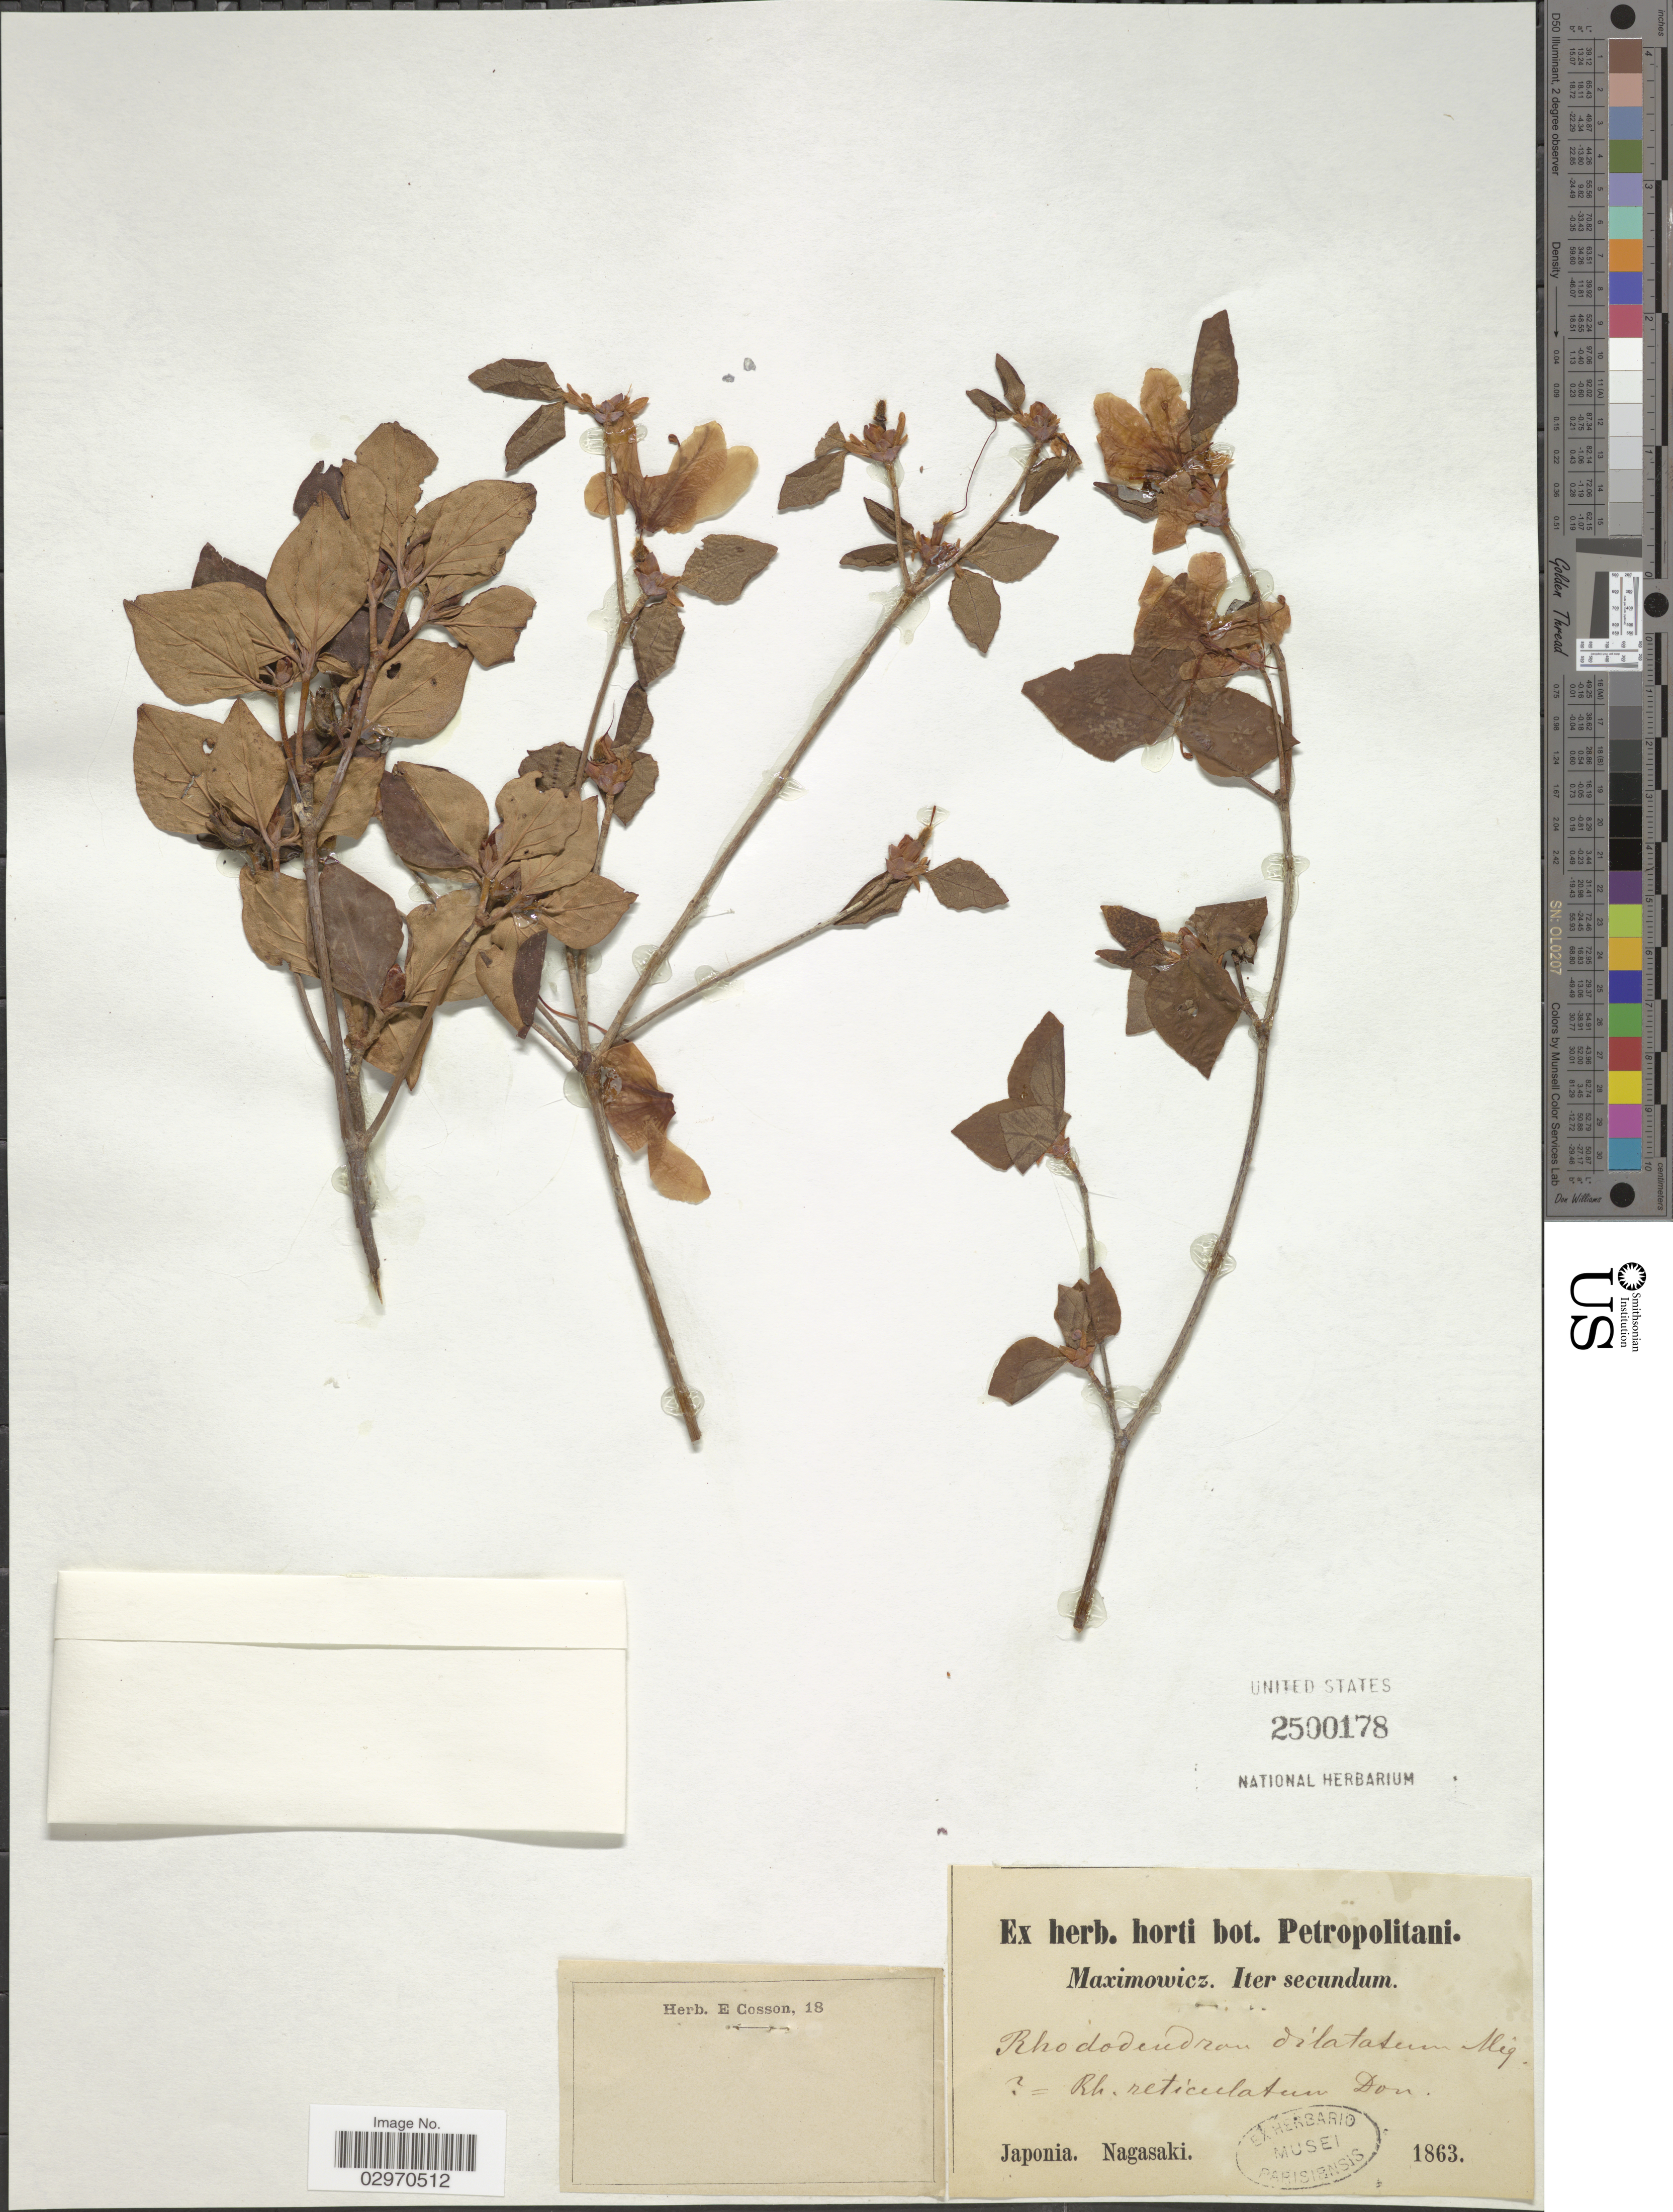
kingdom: Plantae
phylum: Tracheophyta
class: Magnoliopsida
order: Ericales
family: Ericaceae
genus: Rhododendron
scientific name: Rhododendron dilatatum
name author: Miq.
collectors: Maximowicz, --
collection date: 1863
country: Japan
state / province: Nagasaki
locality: Japonia.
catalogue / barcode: US 2500178